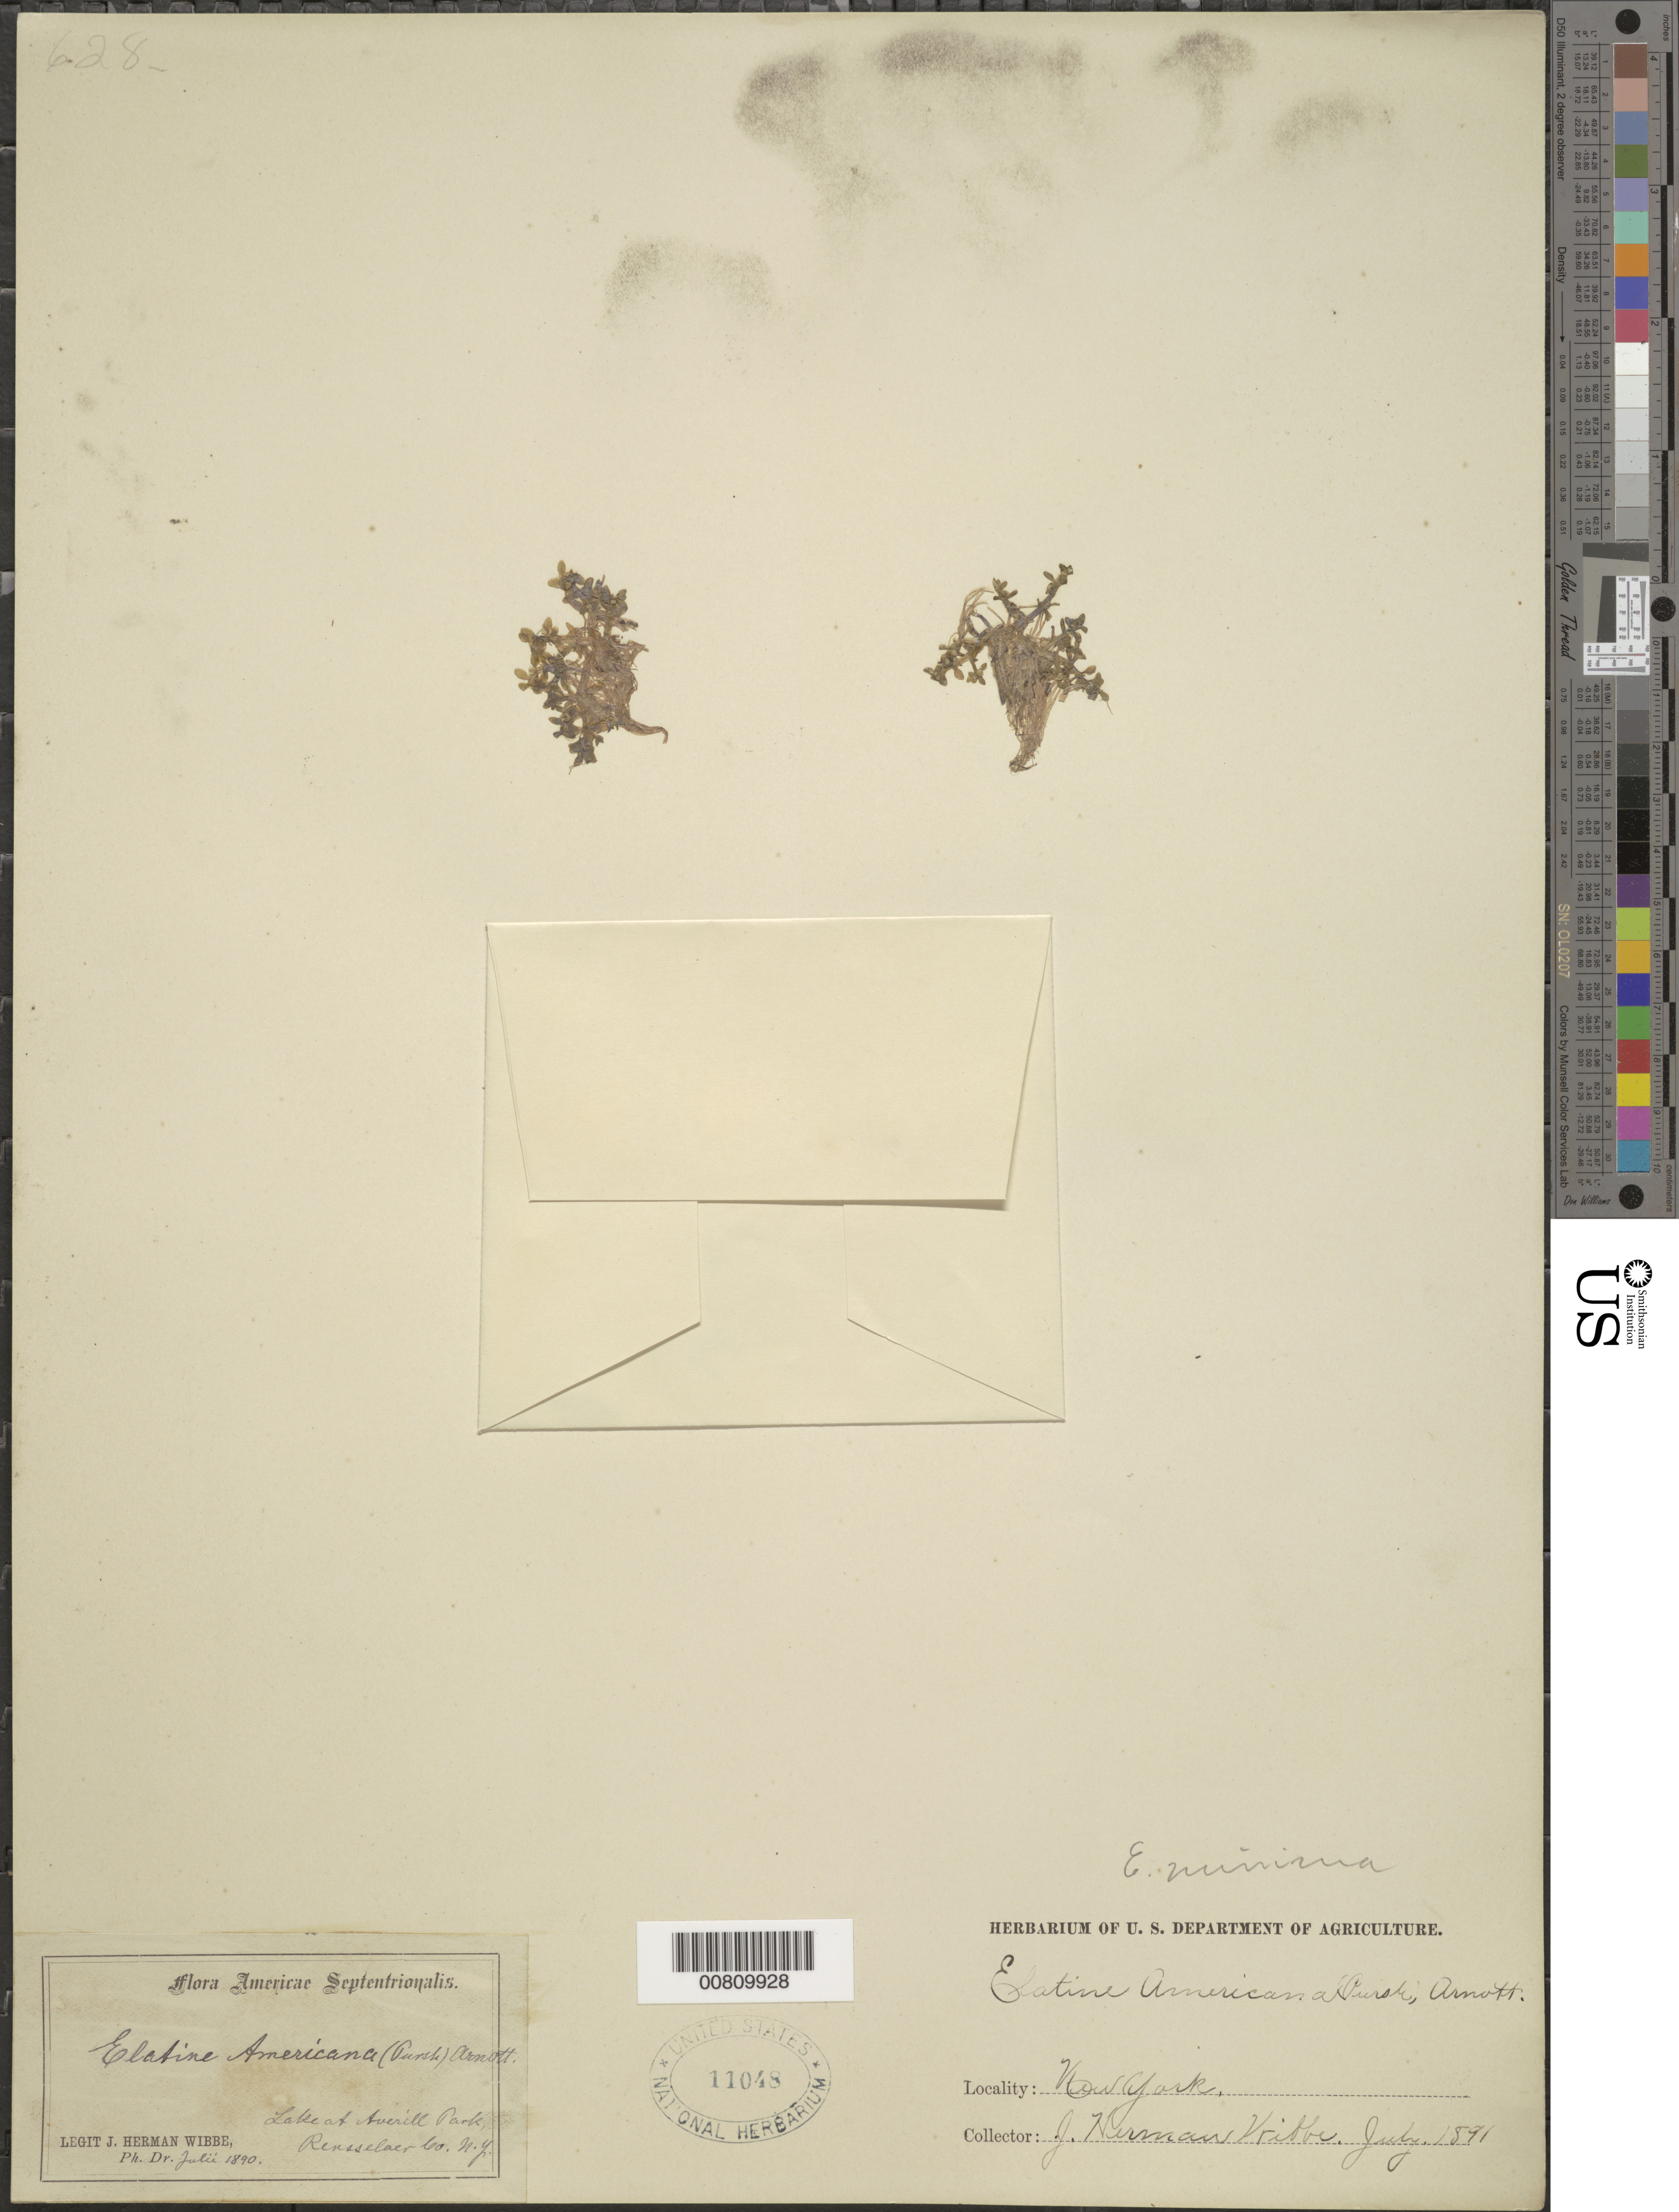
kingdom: Plantae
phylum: Tracheophyta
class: Magnoliopsida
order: Malpighiales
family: Elatinaceae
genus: Elatine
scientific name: Elatine minima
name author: (Nutt.) Fisch. & C.A. Mey.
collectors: J. Wibbe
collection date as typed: Jul 1890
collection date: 1890-07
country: United States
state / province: New York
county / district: Rensselaer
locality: Lake at Averill Park.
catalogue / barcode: US 11048